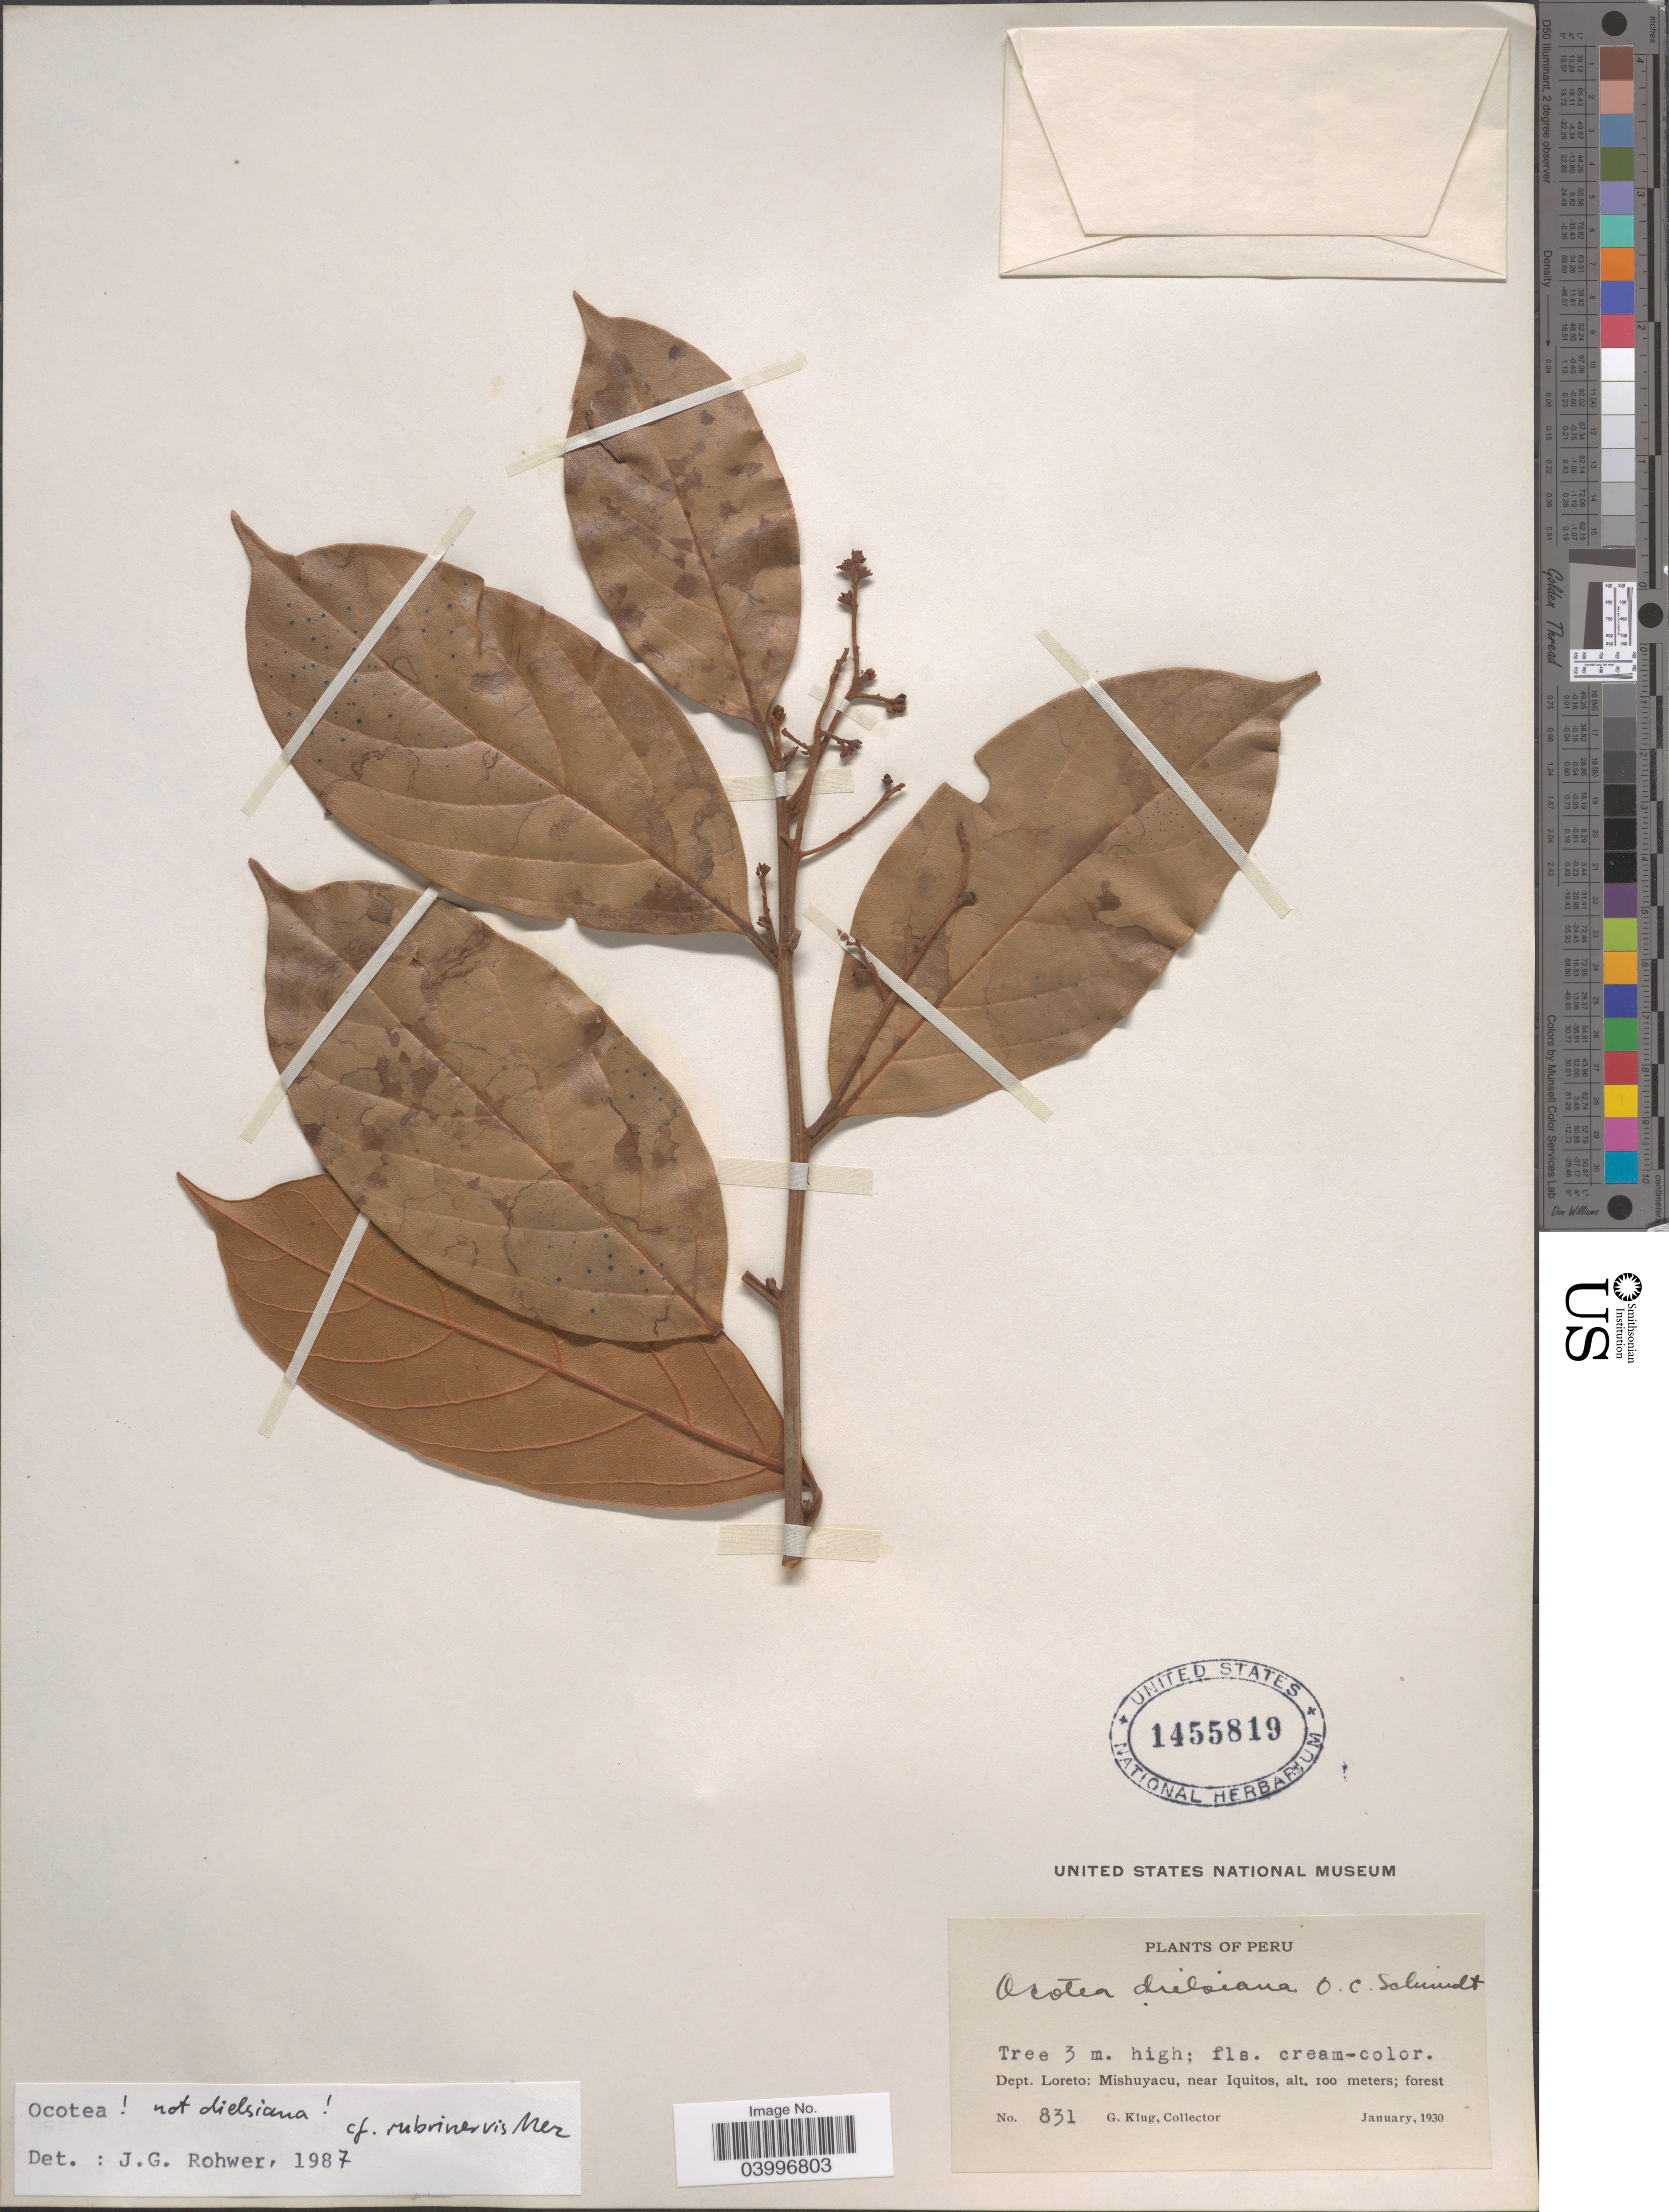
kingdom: Plantae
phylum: Tracheophyta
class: Magnoliopsida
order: Laurales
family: Lauraceae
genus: Ocotea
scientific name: Ocotea rubrinervis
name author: Mez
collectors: G. Klug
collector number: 831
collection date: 1930-01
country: Peru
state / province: Loreto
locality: Dept. Loreto: Mishuyacu, near Iquitos.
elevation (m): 100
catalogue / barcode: US 1455819